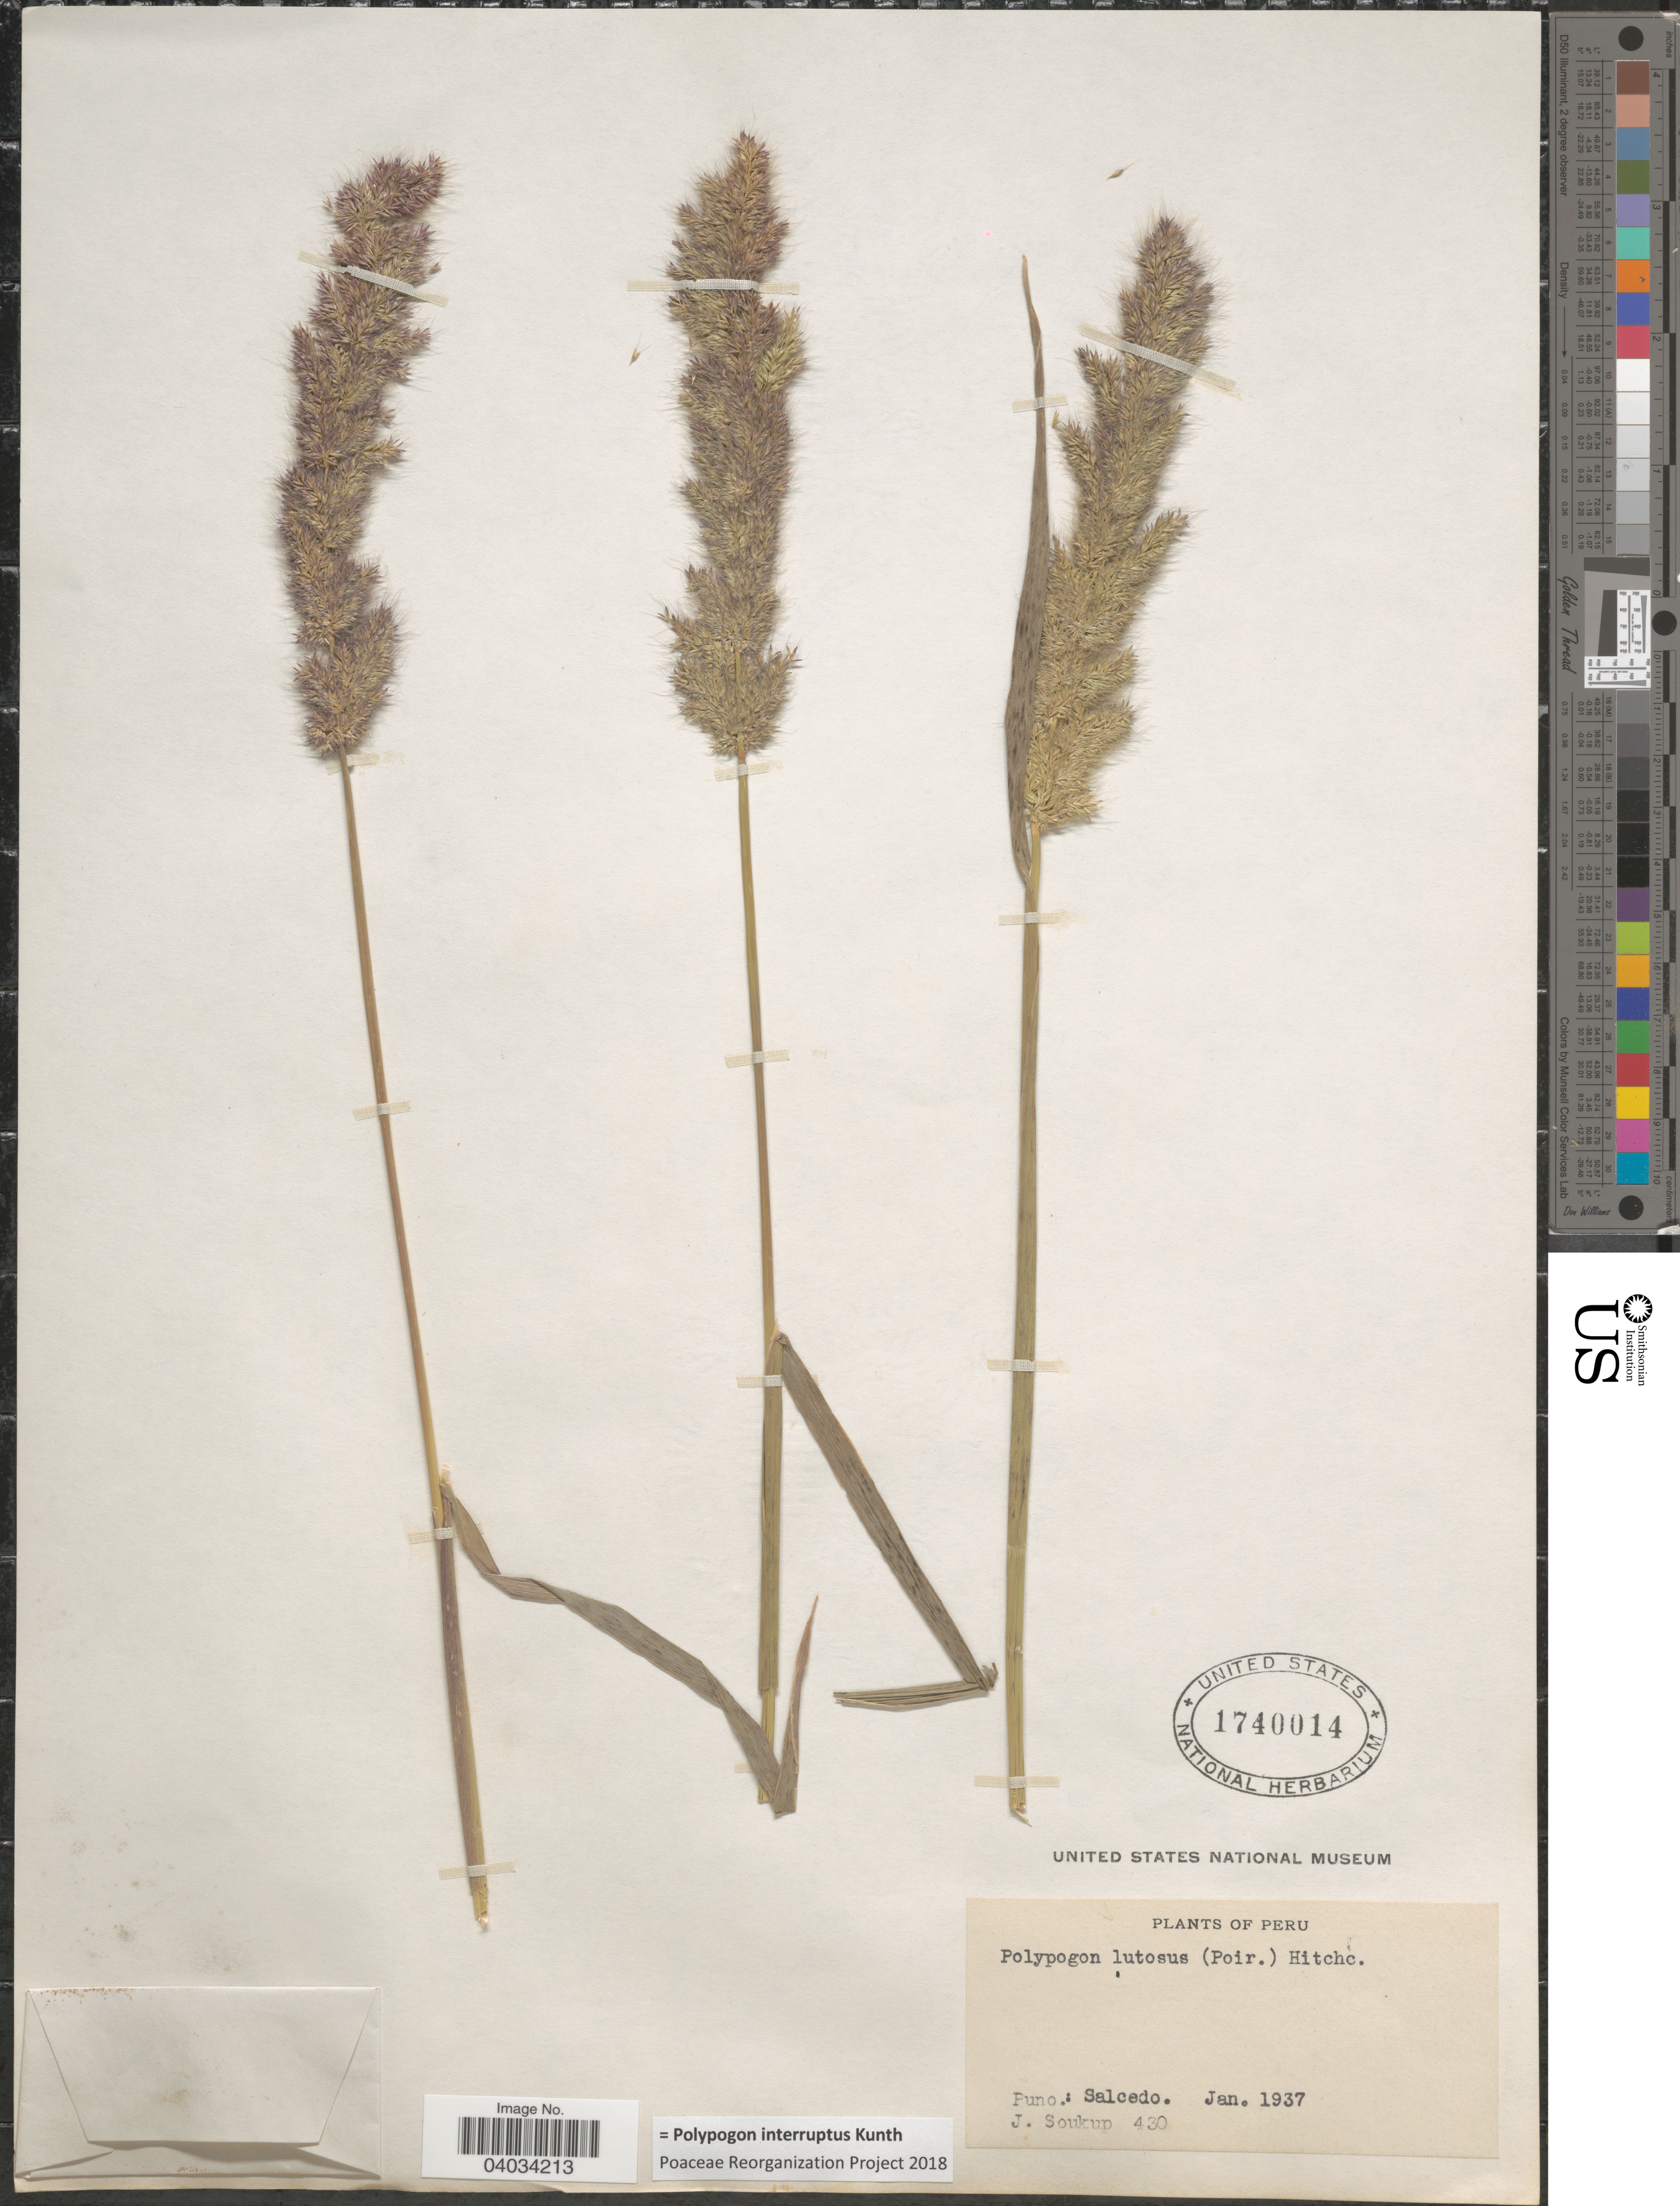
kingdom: Plantae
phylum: Tracheophyta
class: Liliopsida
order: Poales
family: Poaceae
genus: Polypogon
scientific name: Polypogon interruptus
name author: Kunth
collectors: J. Soukup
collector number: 430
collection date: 1937-01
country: Peru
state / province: Puno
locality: Salcedo.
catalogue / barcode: US 1740014